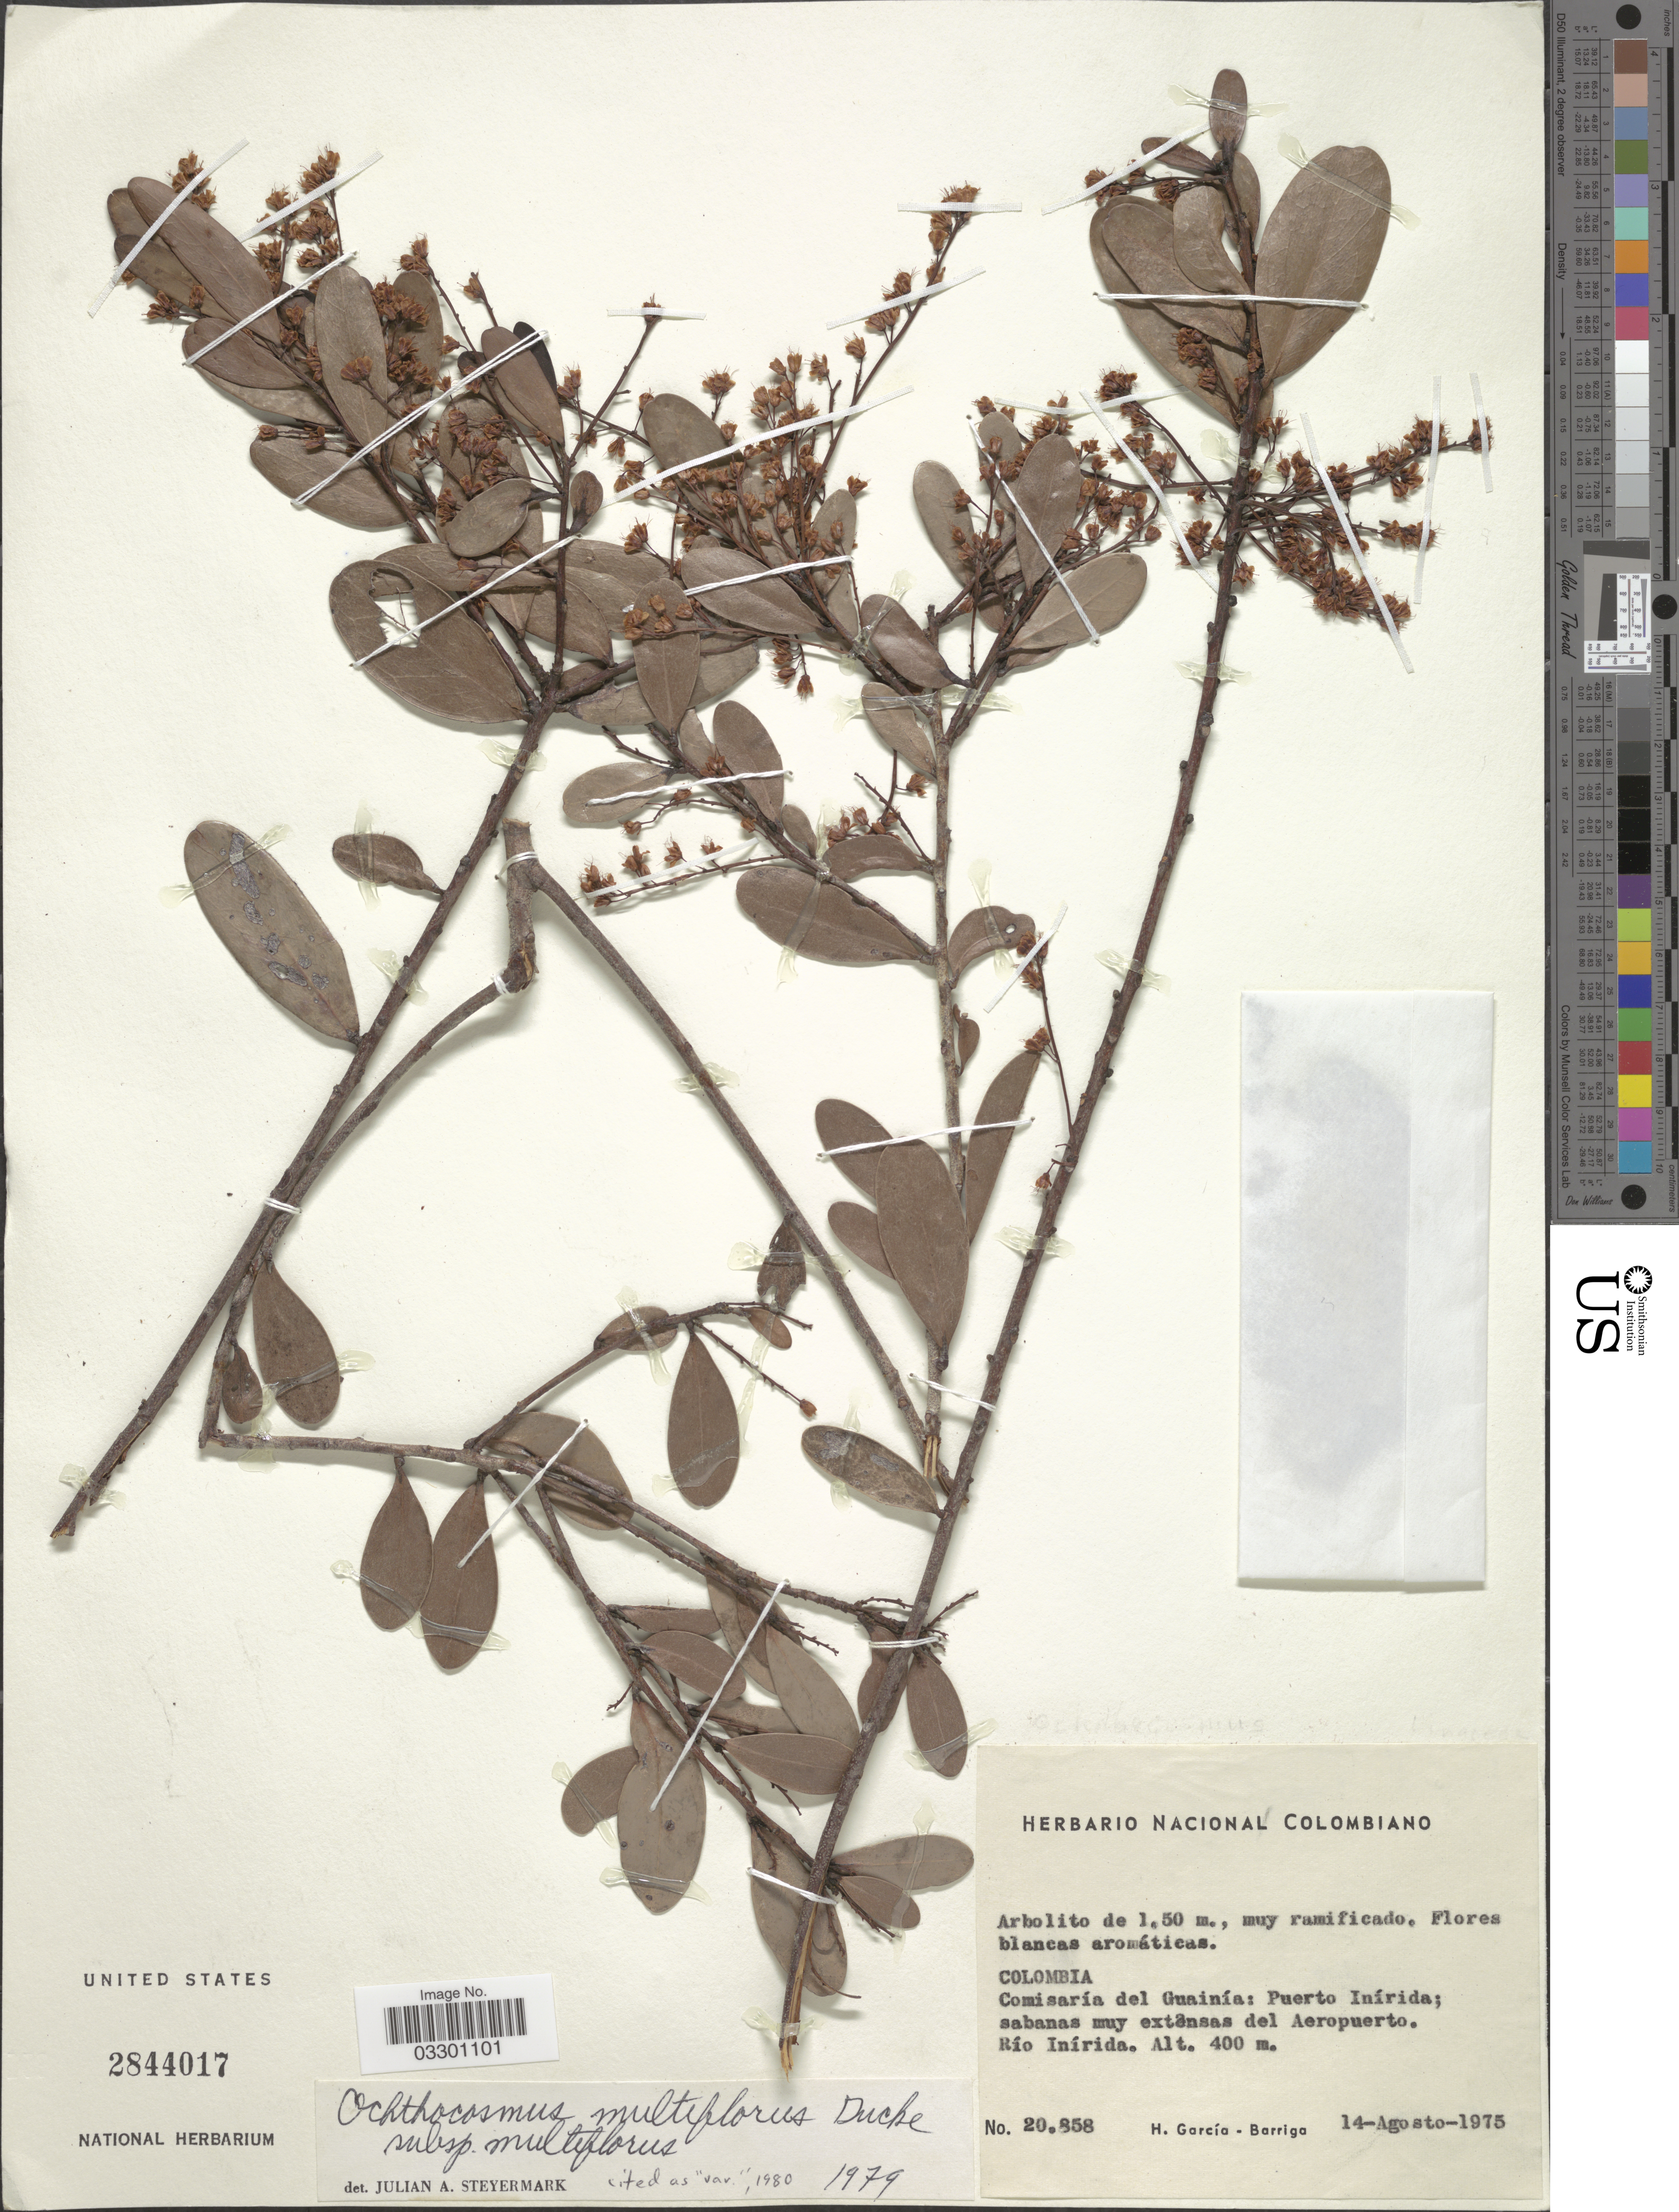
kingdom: Plantae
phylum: Tracheophyta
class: Magnoliopsida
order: Malpighiales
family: Ixonanthaceae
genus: Ochthocosmus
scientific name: Ochthocosmus multiflorus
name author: Ducke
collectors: H. García Barriga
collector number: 20858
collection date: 1975-08-14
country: Colombia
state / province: Guainía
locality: Comisaría del Guanía: Puerto Inírida; sabanas muy extansas [interpreted] del Aeropuerto. Río Inírida.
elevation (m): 400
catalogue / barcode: US 2844017